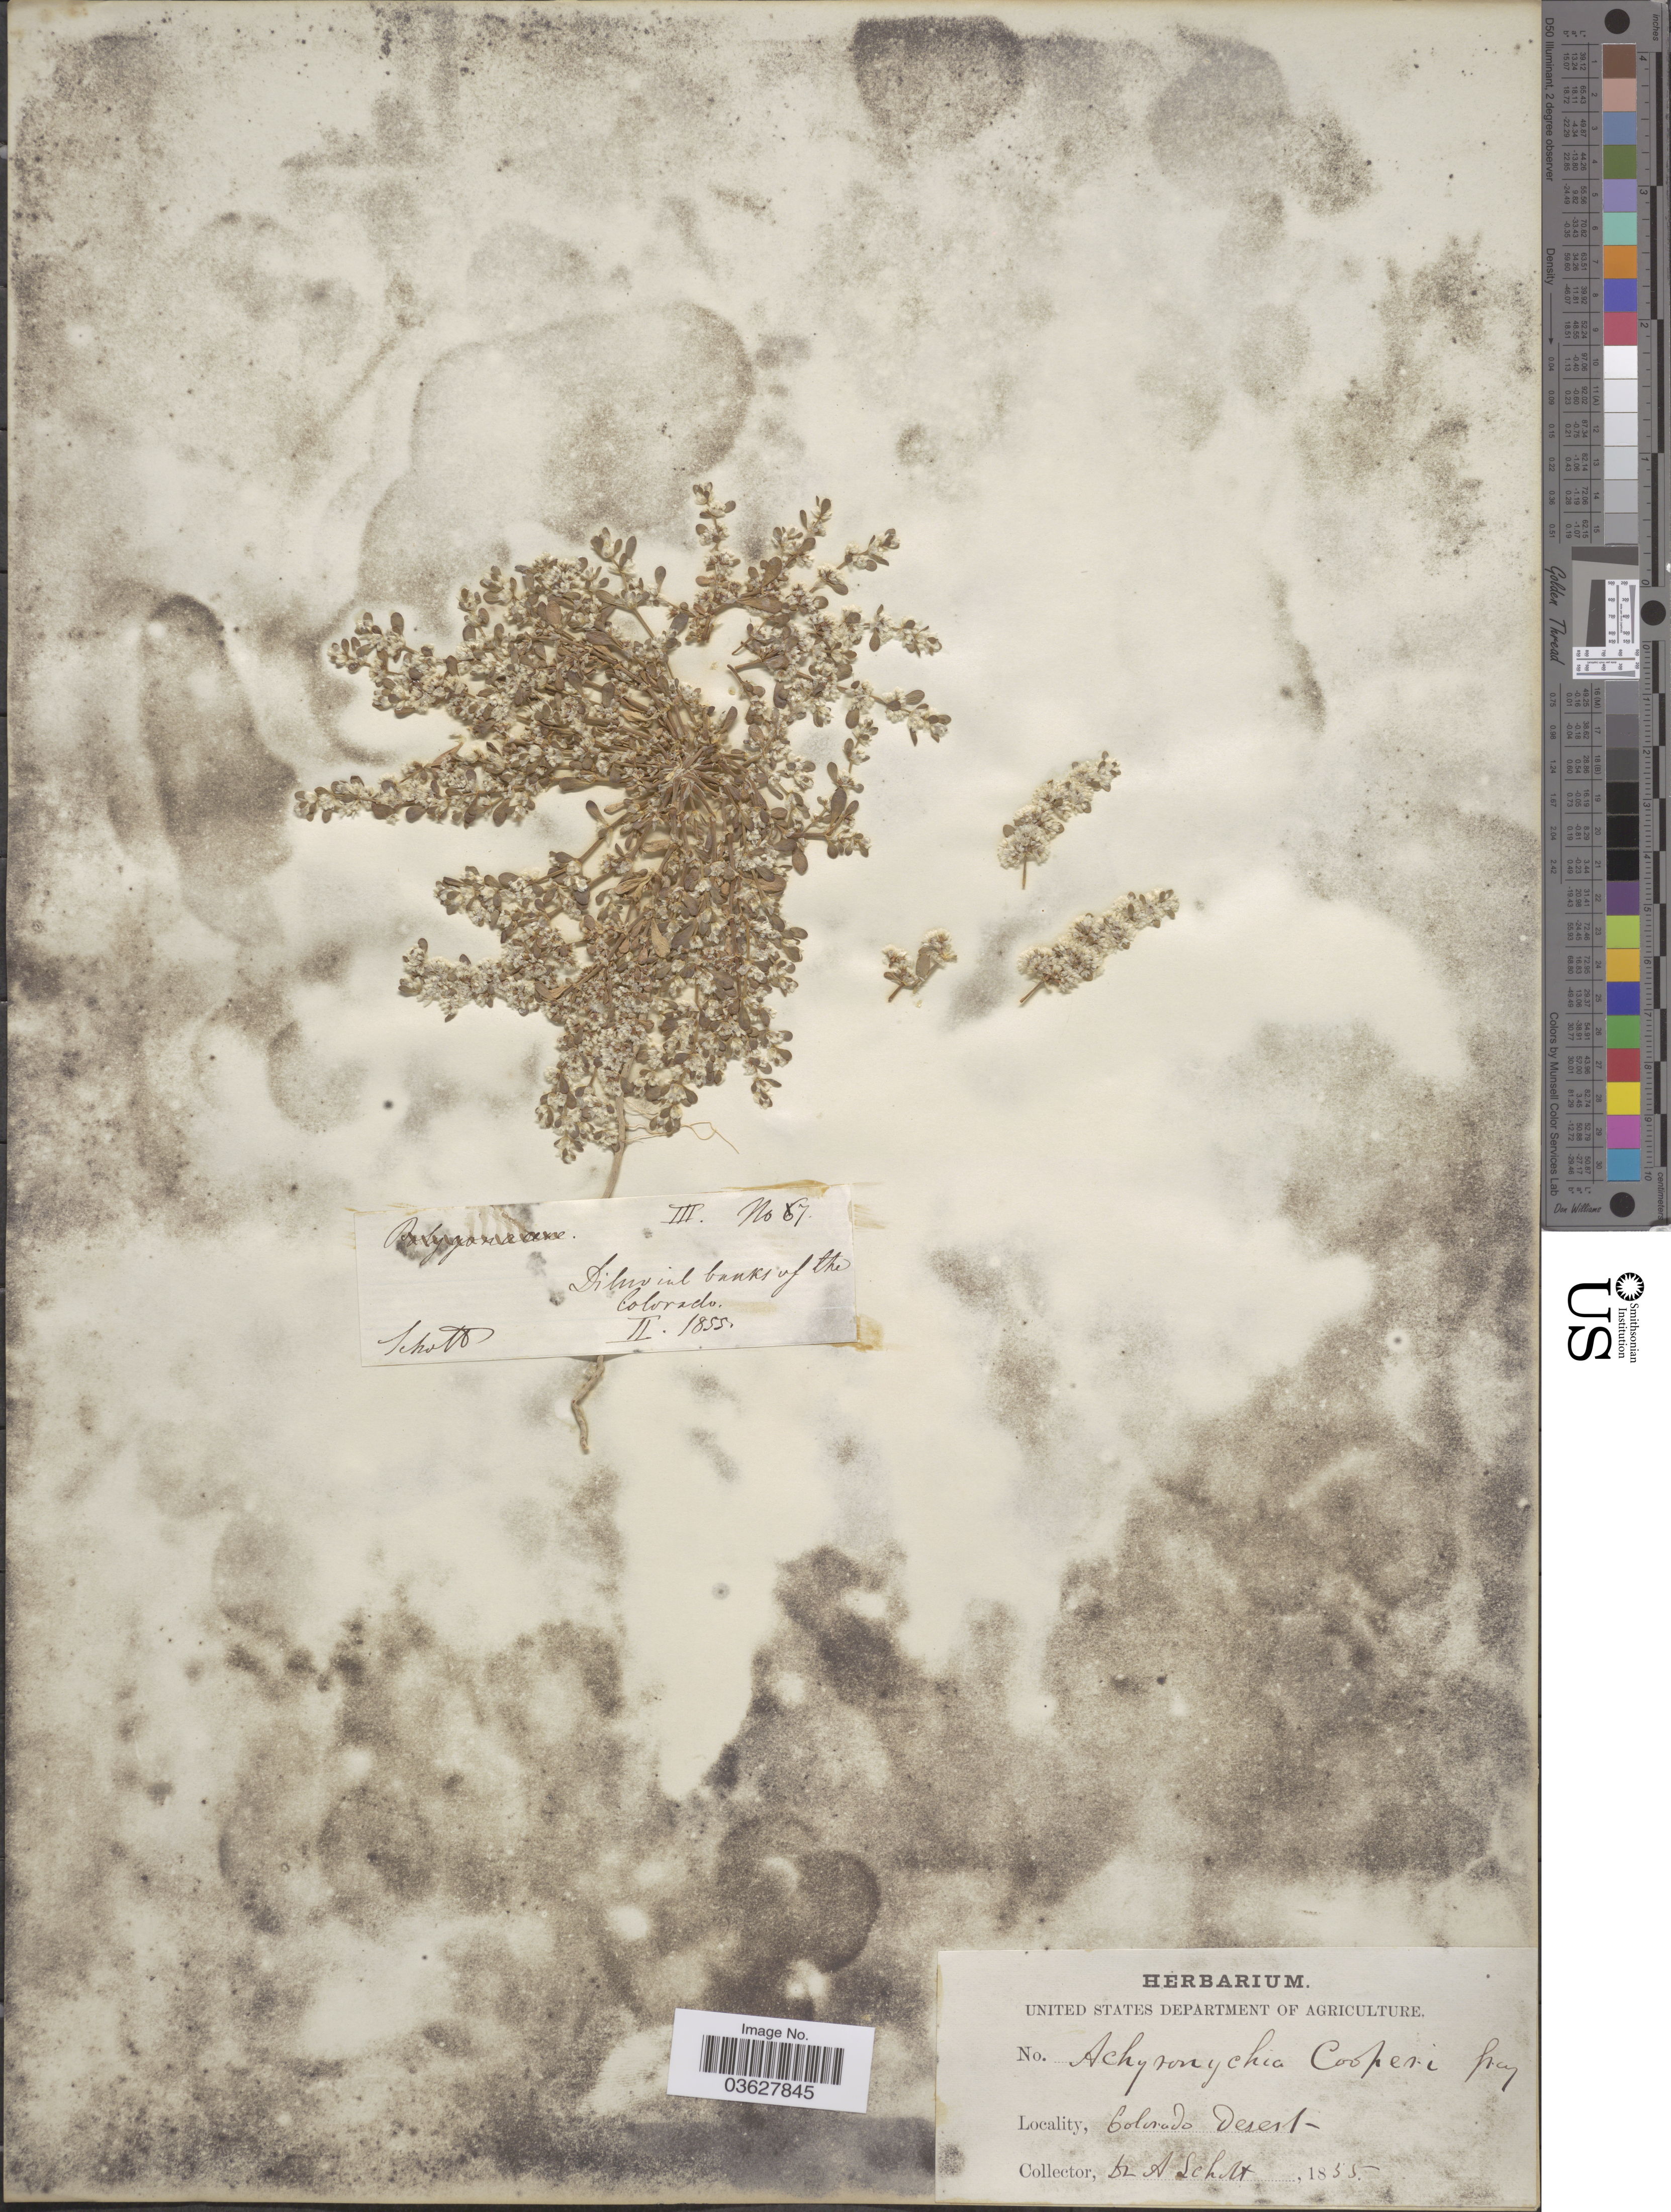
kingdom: Plantae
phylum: Tracheophyta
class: Magnoliopsida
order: Caryophyllales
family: Caryophyllaceae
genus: Achyronychia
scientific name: Achyronychia cooperi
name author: A. Gray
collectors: A. Schott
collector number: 67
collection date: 1855-02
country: United States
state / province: Colorado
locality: Diluvial banks of the Colorado. Colorado Desert.